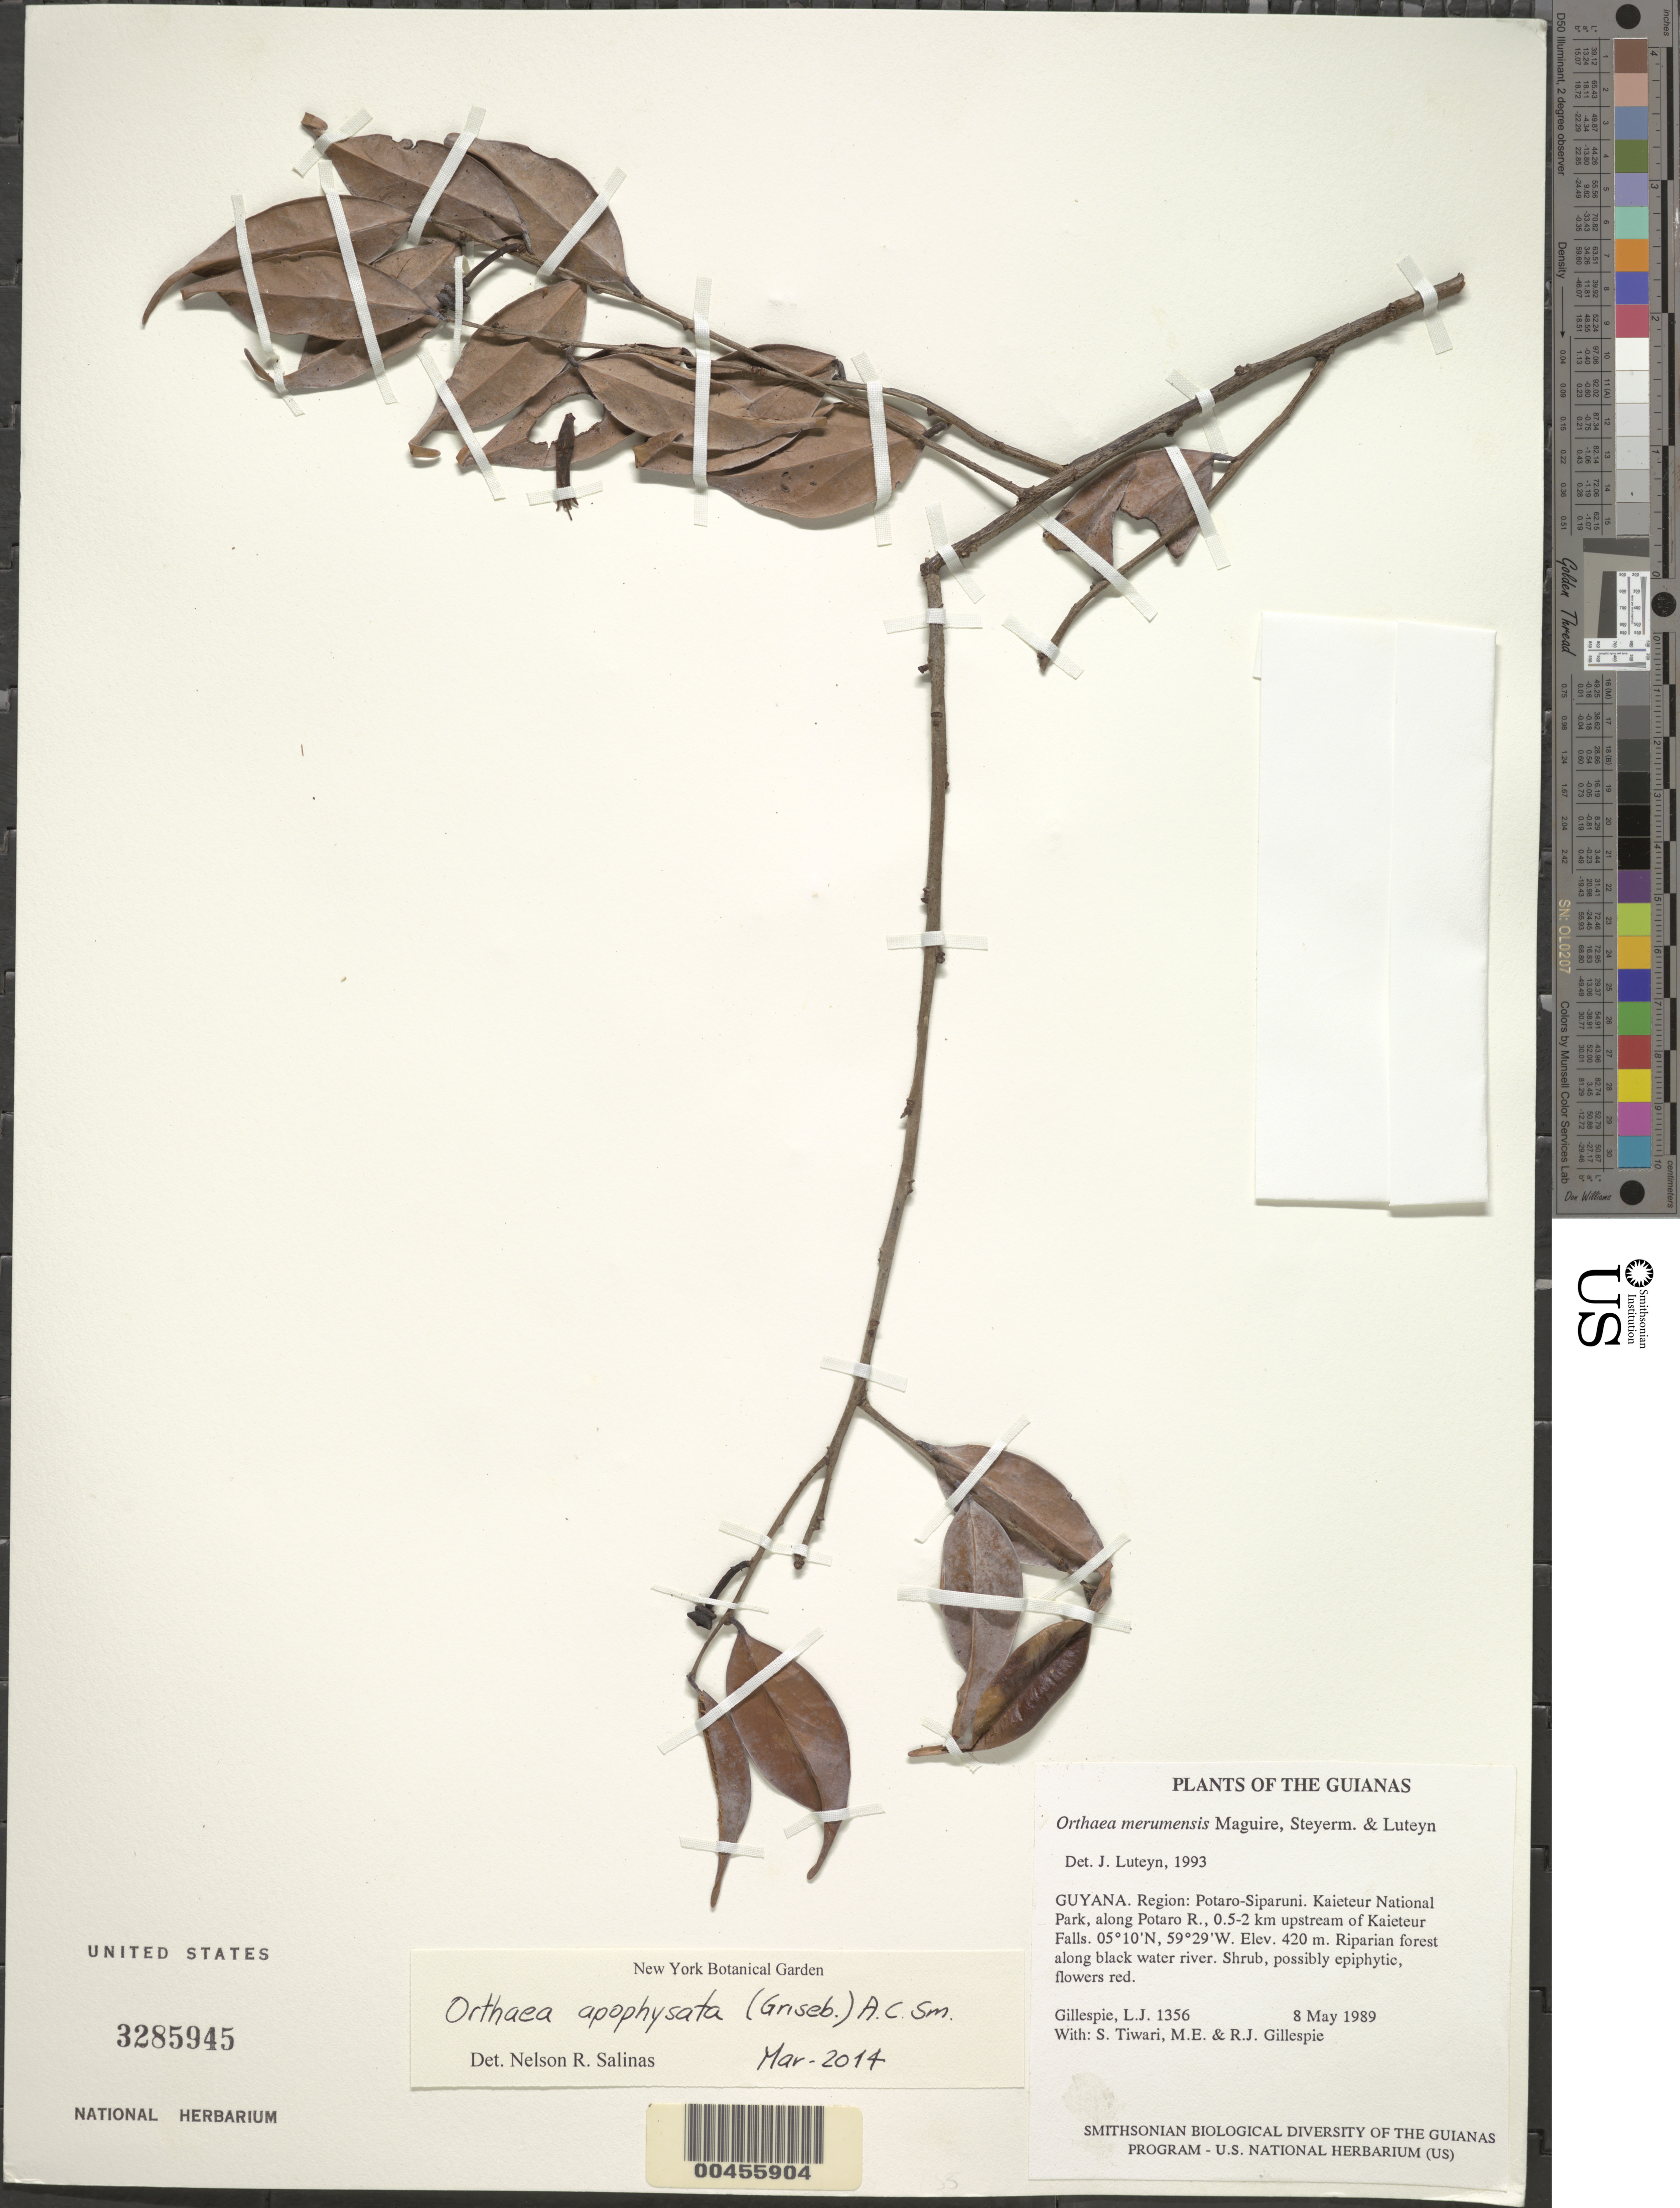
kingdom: Plantae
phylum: Tracheophyta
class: Magnoliopsida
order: Ericales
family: Ericaceae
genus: Orthaea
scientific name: Orthaea merumensis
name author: Maguire et al.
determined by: Luteyn, J. L.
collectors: L. J. Gillespie, S. Tiwari, M. Gillespie & R. Gillespie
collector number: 1356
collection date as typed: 8 May 1989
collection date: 1989-05-08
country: Guyana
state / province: Potaro-Siparuni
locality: Kaieteur National Park, along Potaro R., 0.5-2 km upstream of Kaieteur Falls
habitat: Riparian forest along black water river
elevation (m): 420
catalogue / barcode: US 3285945